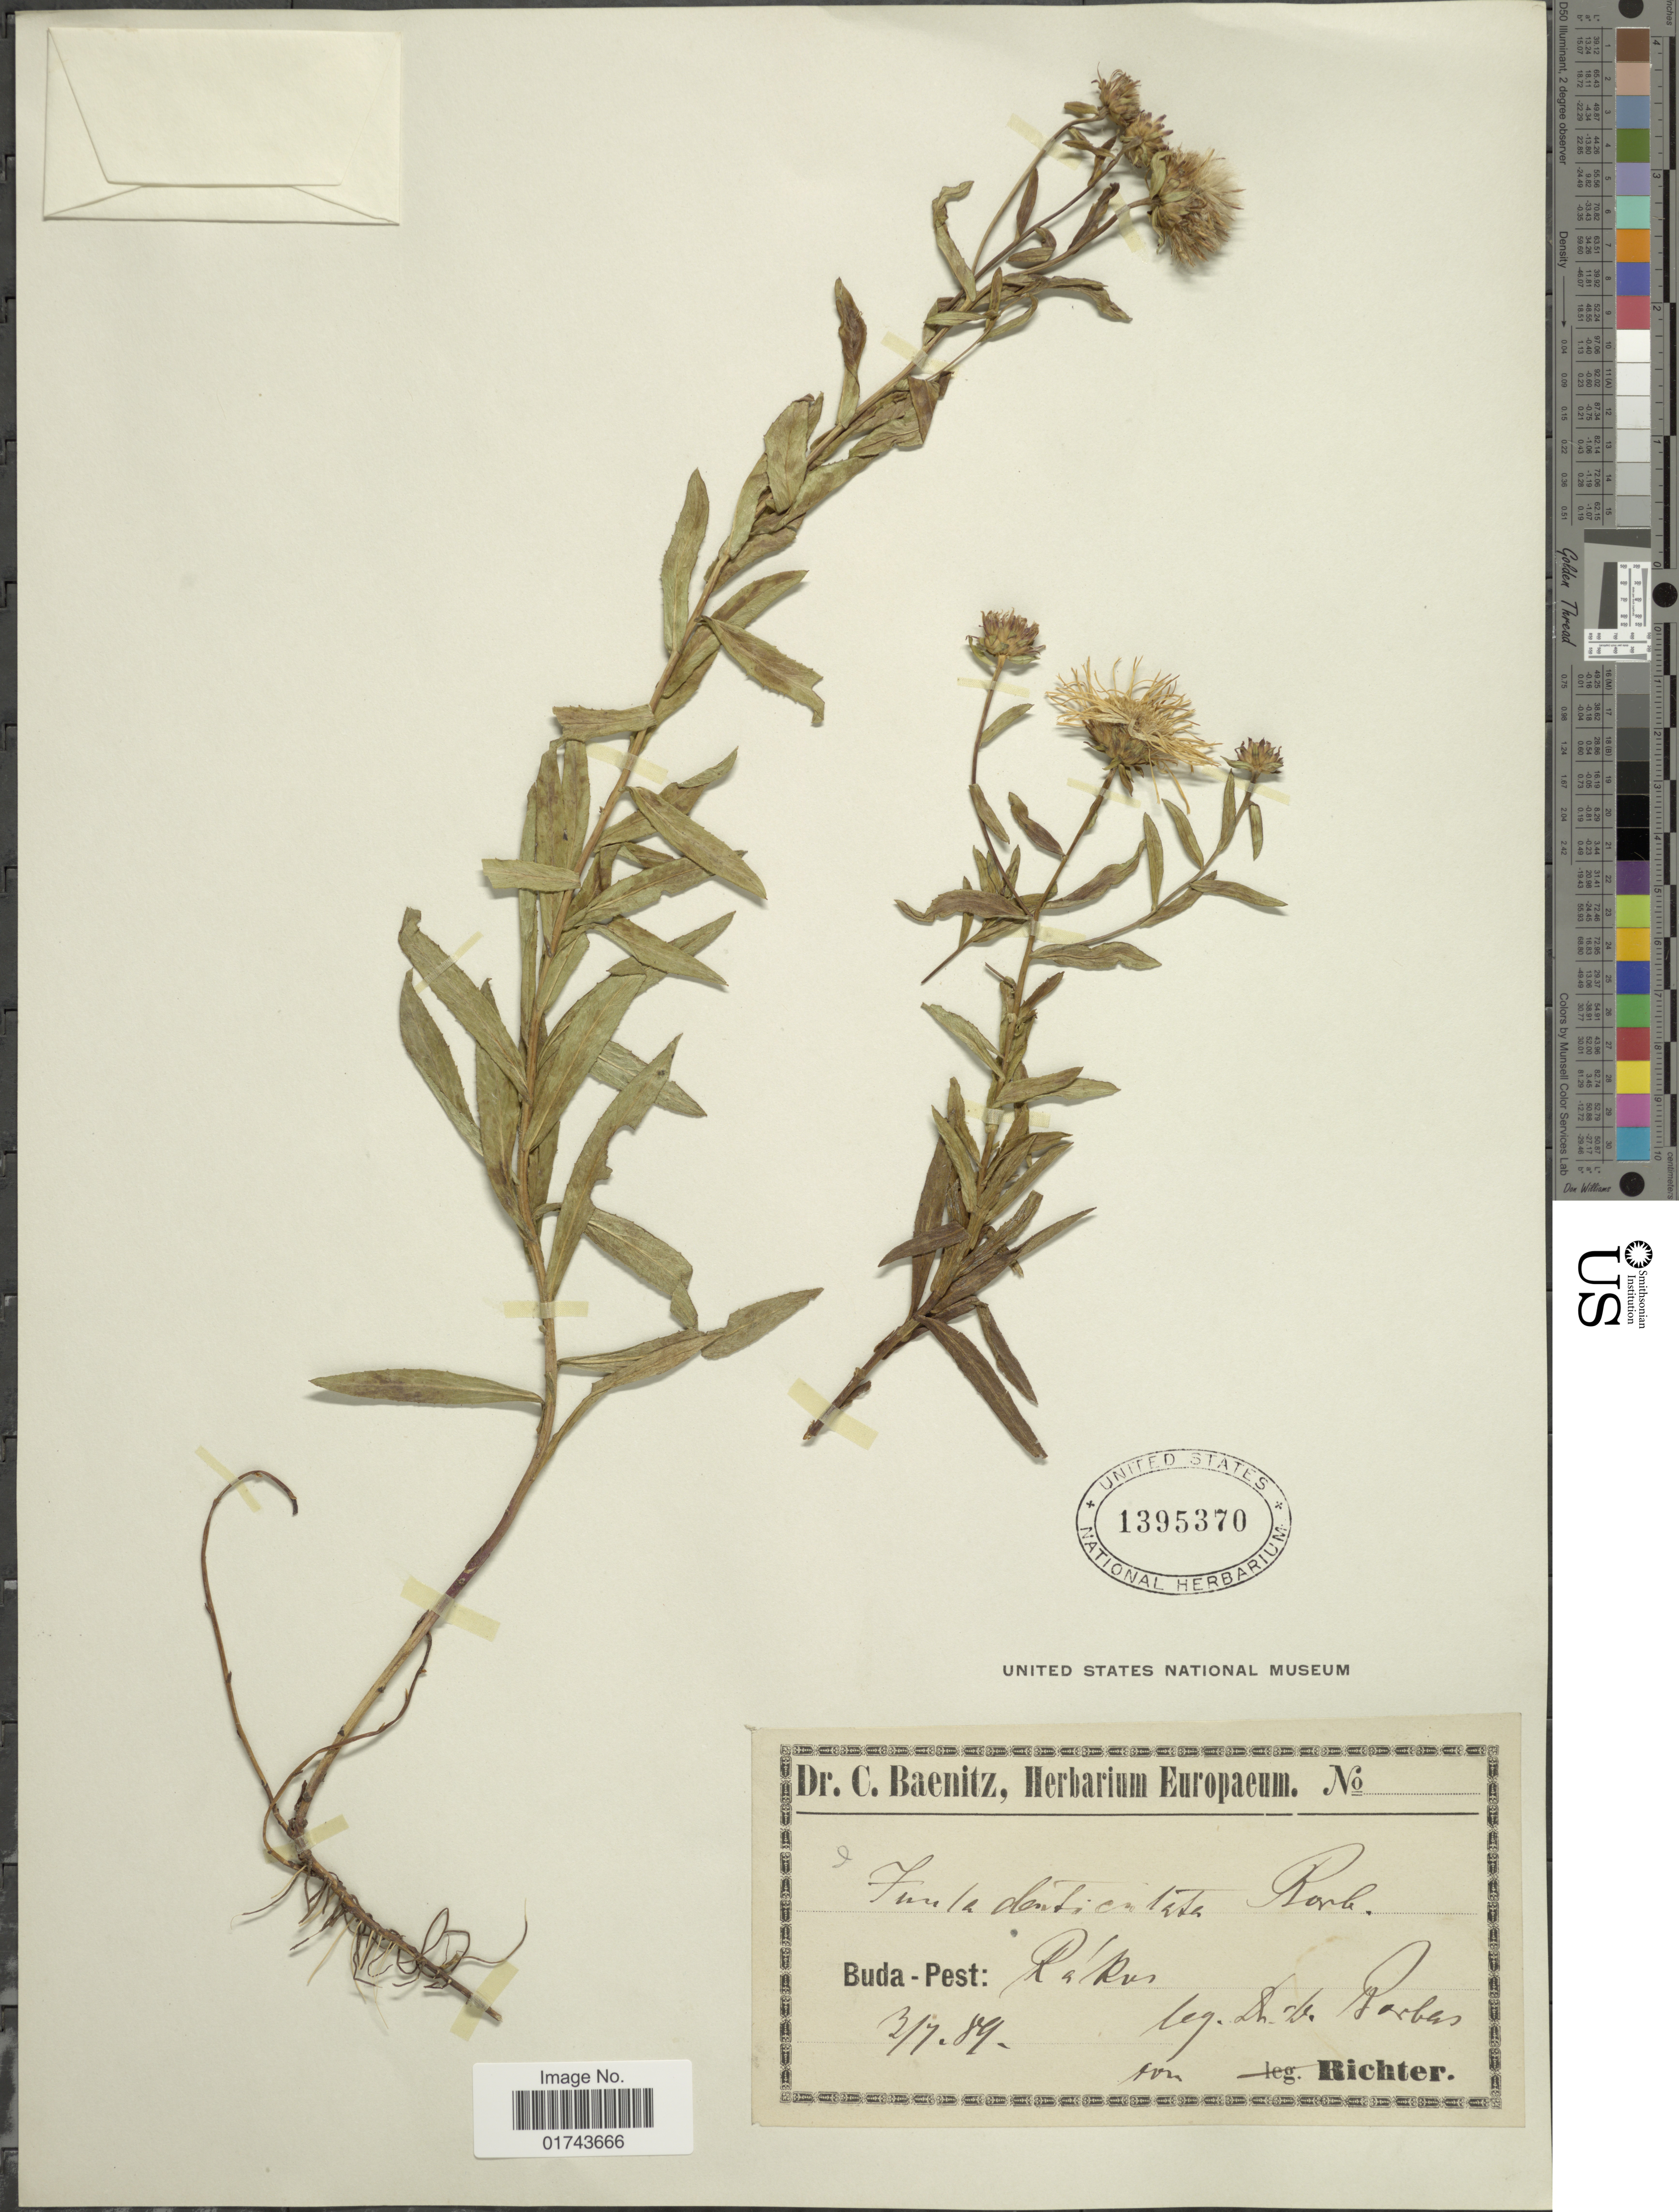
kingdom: Plantae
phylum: Tracheophyta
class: Magnoliopsida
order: Asterales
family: Asteraceae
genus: Inula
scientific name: Inula denticulata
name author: Borbás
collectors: D. Forbes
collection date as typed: Transcribed d/m/y: 3/7/89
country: Hungary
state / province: Budapest, Capital District of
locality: Nuda- Pest- Ra'Rus [interpreted]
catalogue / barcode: US 1395370